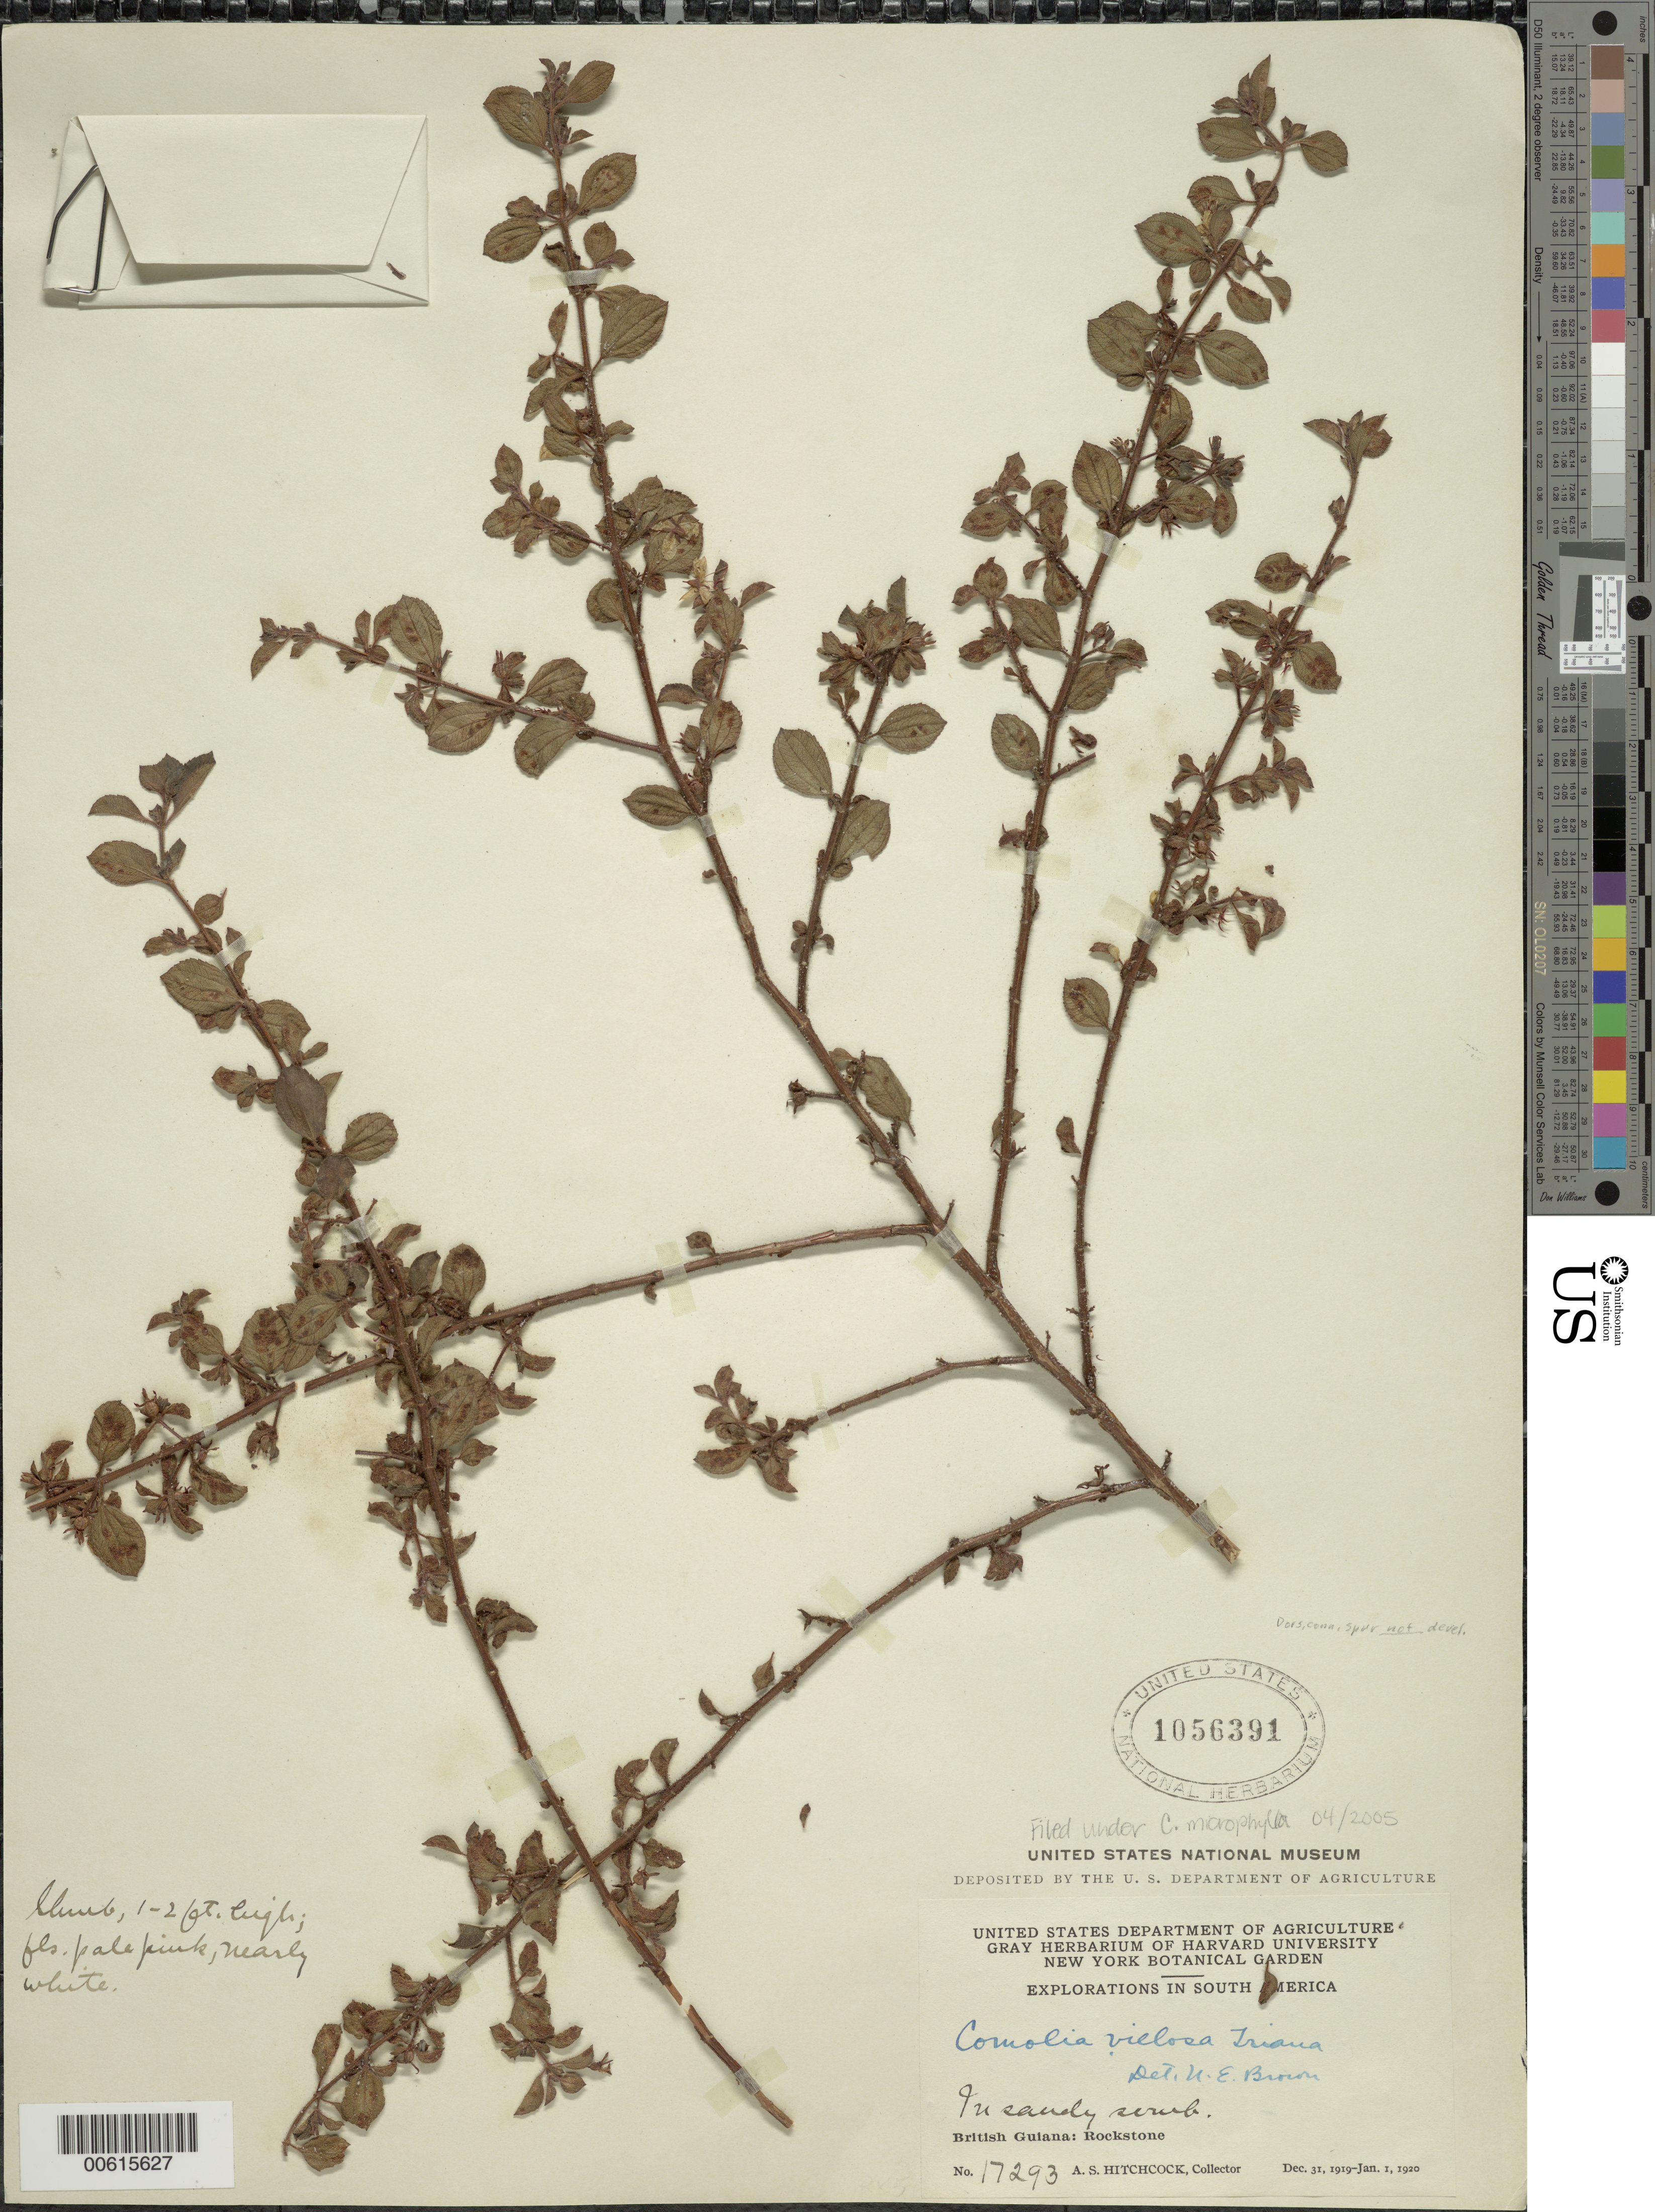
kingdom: Plantae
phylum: Tracheophyta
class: Magnoliopsida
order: Myrtales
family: Melastomataceae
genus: Comolia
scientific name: Comolia microphylla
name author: Benth.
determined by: Nunes da Silva, Diego, (RB), Jardim Botanico do Rio de Janeiro - Herbario (BRAZIL)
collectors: A. S. Hitchcock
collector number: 17293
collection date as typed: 31-Dec-19 to 1-Jan-20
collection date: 1919-12-31/1920-01-01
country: Guyana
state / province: U. Demerara-Berbice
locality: Rockstone, on the Essequibo River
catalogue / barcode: US 1056391